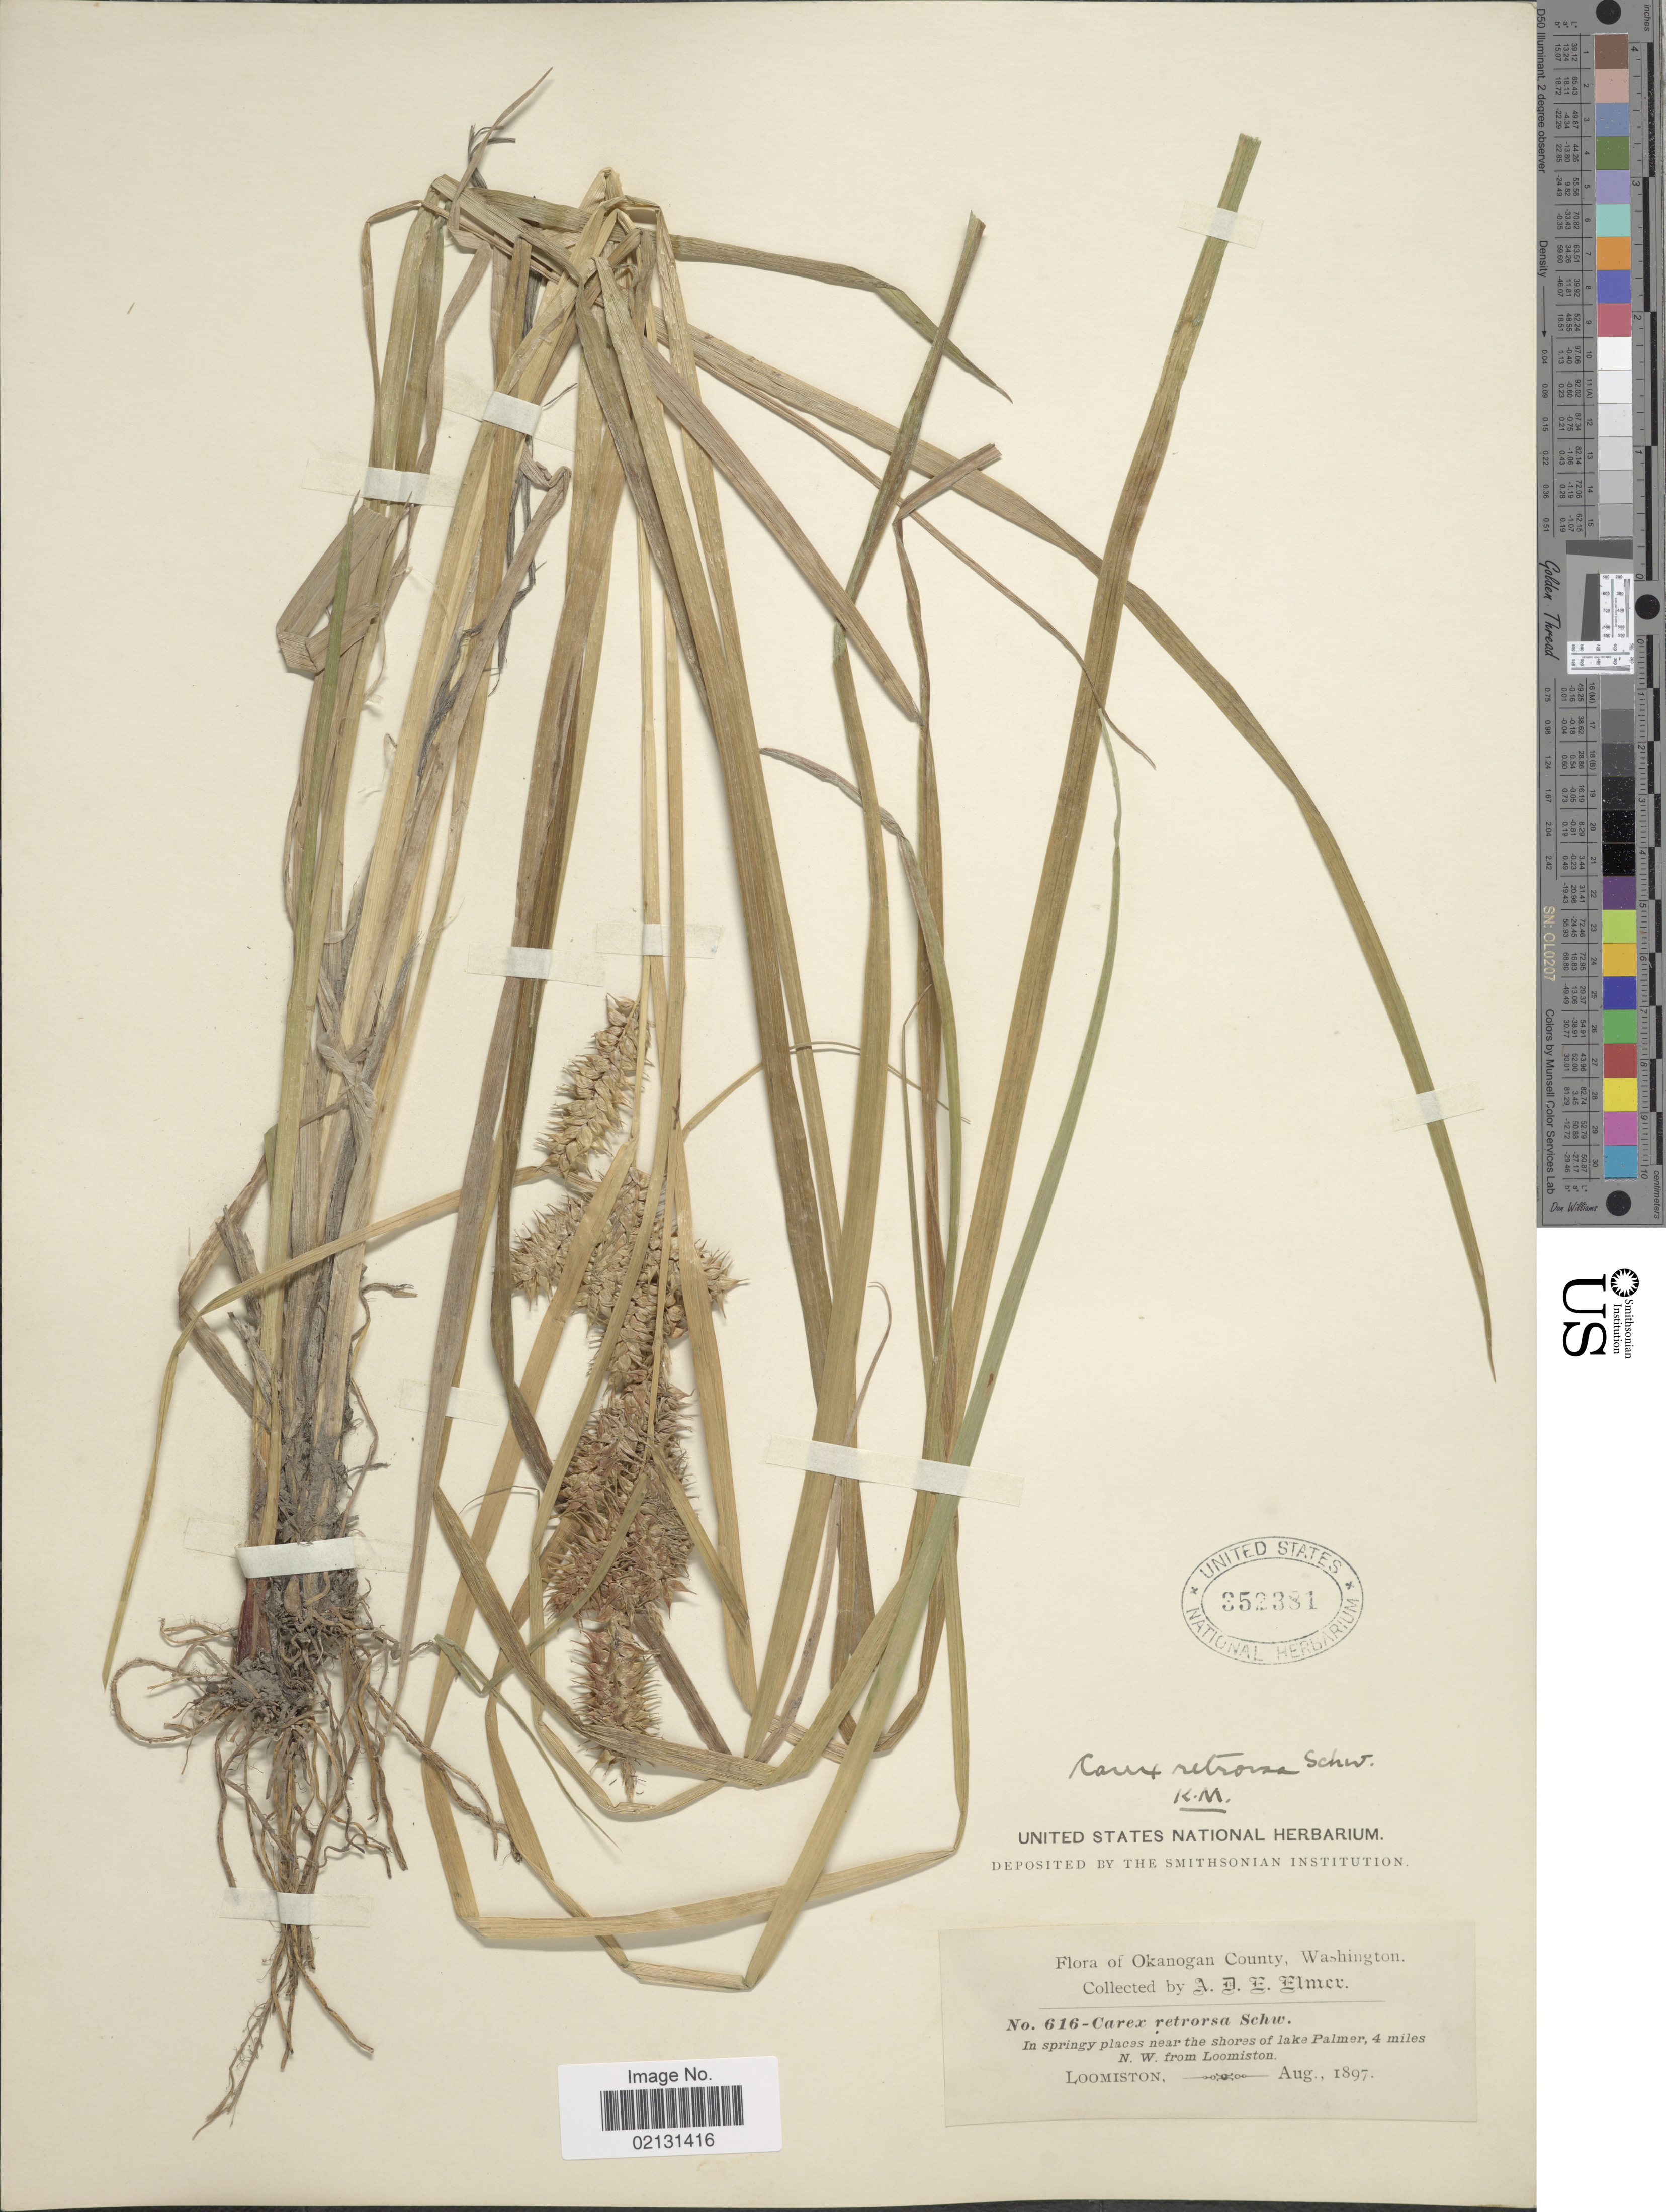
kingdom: Plantae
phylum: Tracheophyta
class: Liliopsida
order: Poales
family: Cyperaceae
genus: Carex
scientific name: Carex retrorsa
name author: Schwein.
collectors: A. D. E. Elmer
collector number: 616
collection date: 1897-08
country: United States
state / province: Washington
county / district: Okanogan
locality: Okanogan County, near the shore of lake Palmer, 4 miles N.W. from Loomiston, Loomiston.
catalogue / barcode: US 352381